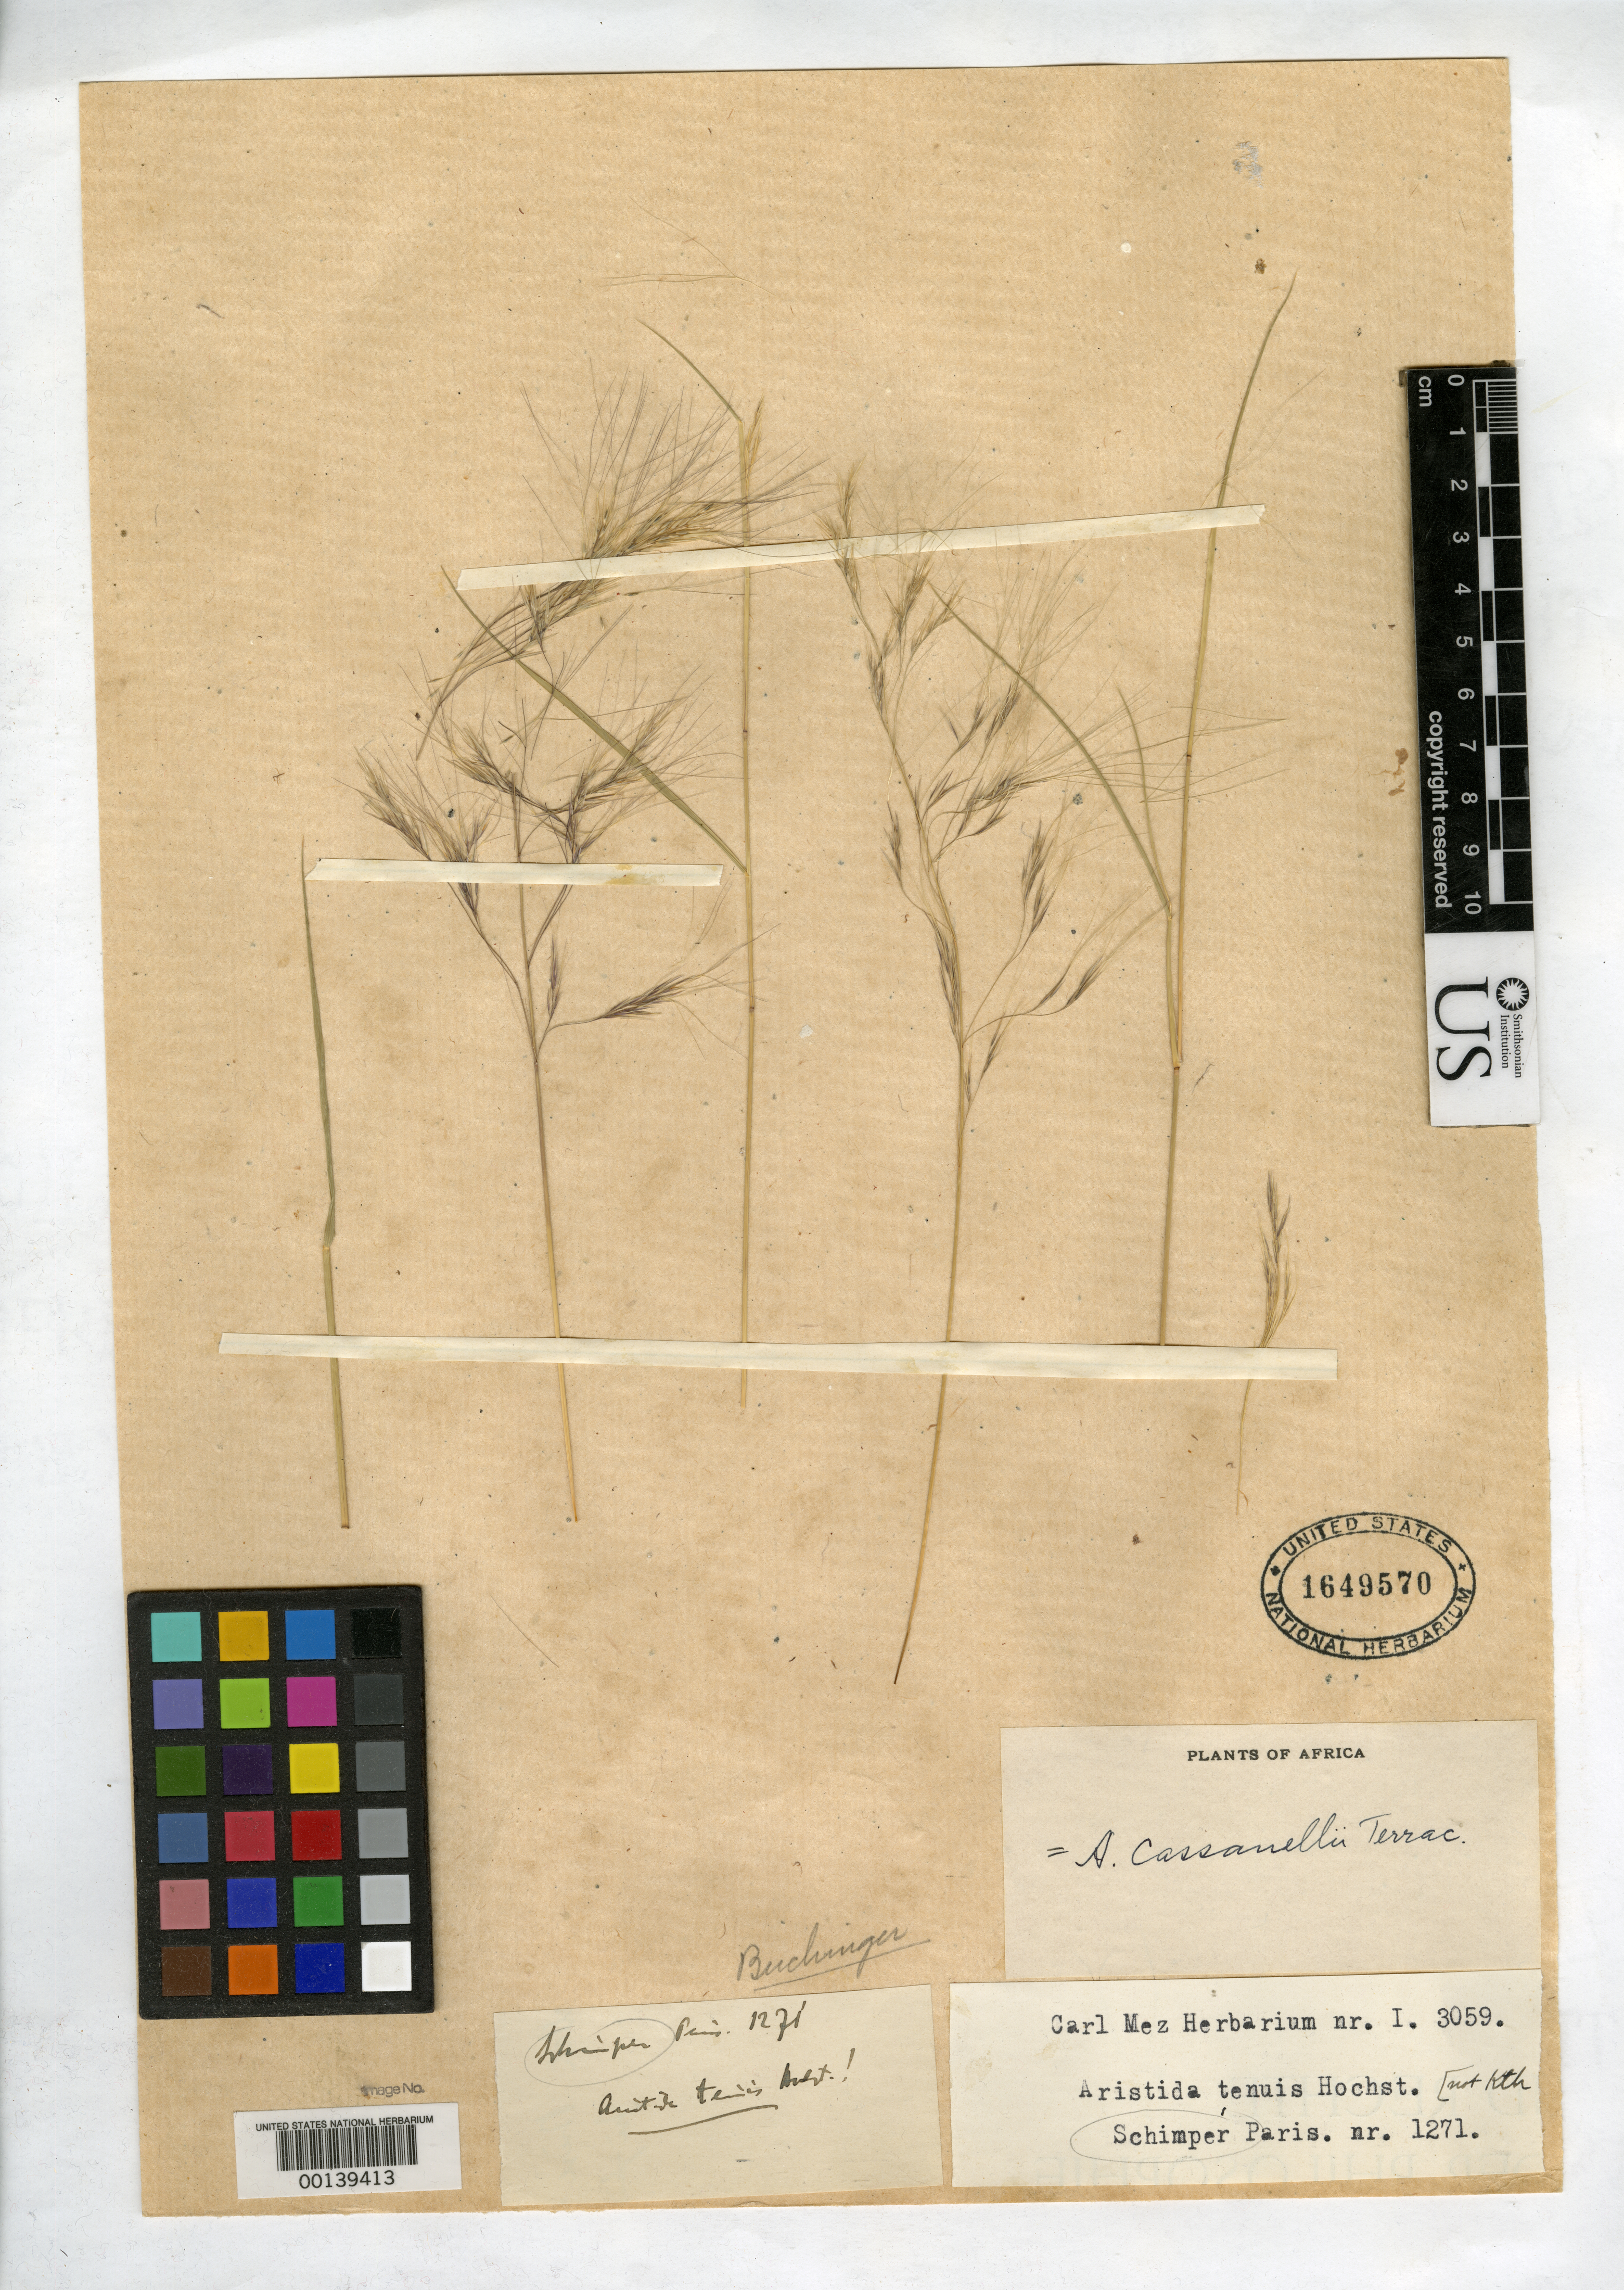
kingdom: Plantae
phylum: Tracheophyta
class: Liliopsida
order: Poales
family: Poaceae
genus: Aristida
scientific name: Aristida tenuis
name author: Hochst.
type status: Isotype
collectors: G. W. Schimper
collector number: Buchtien 1271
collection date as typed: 1853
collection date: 1853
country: Ethiopia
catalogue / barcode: US 1649570